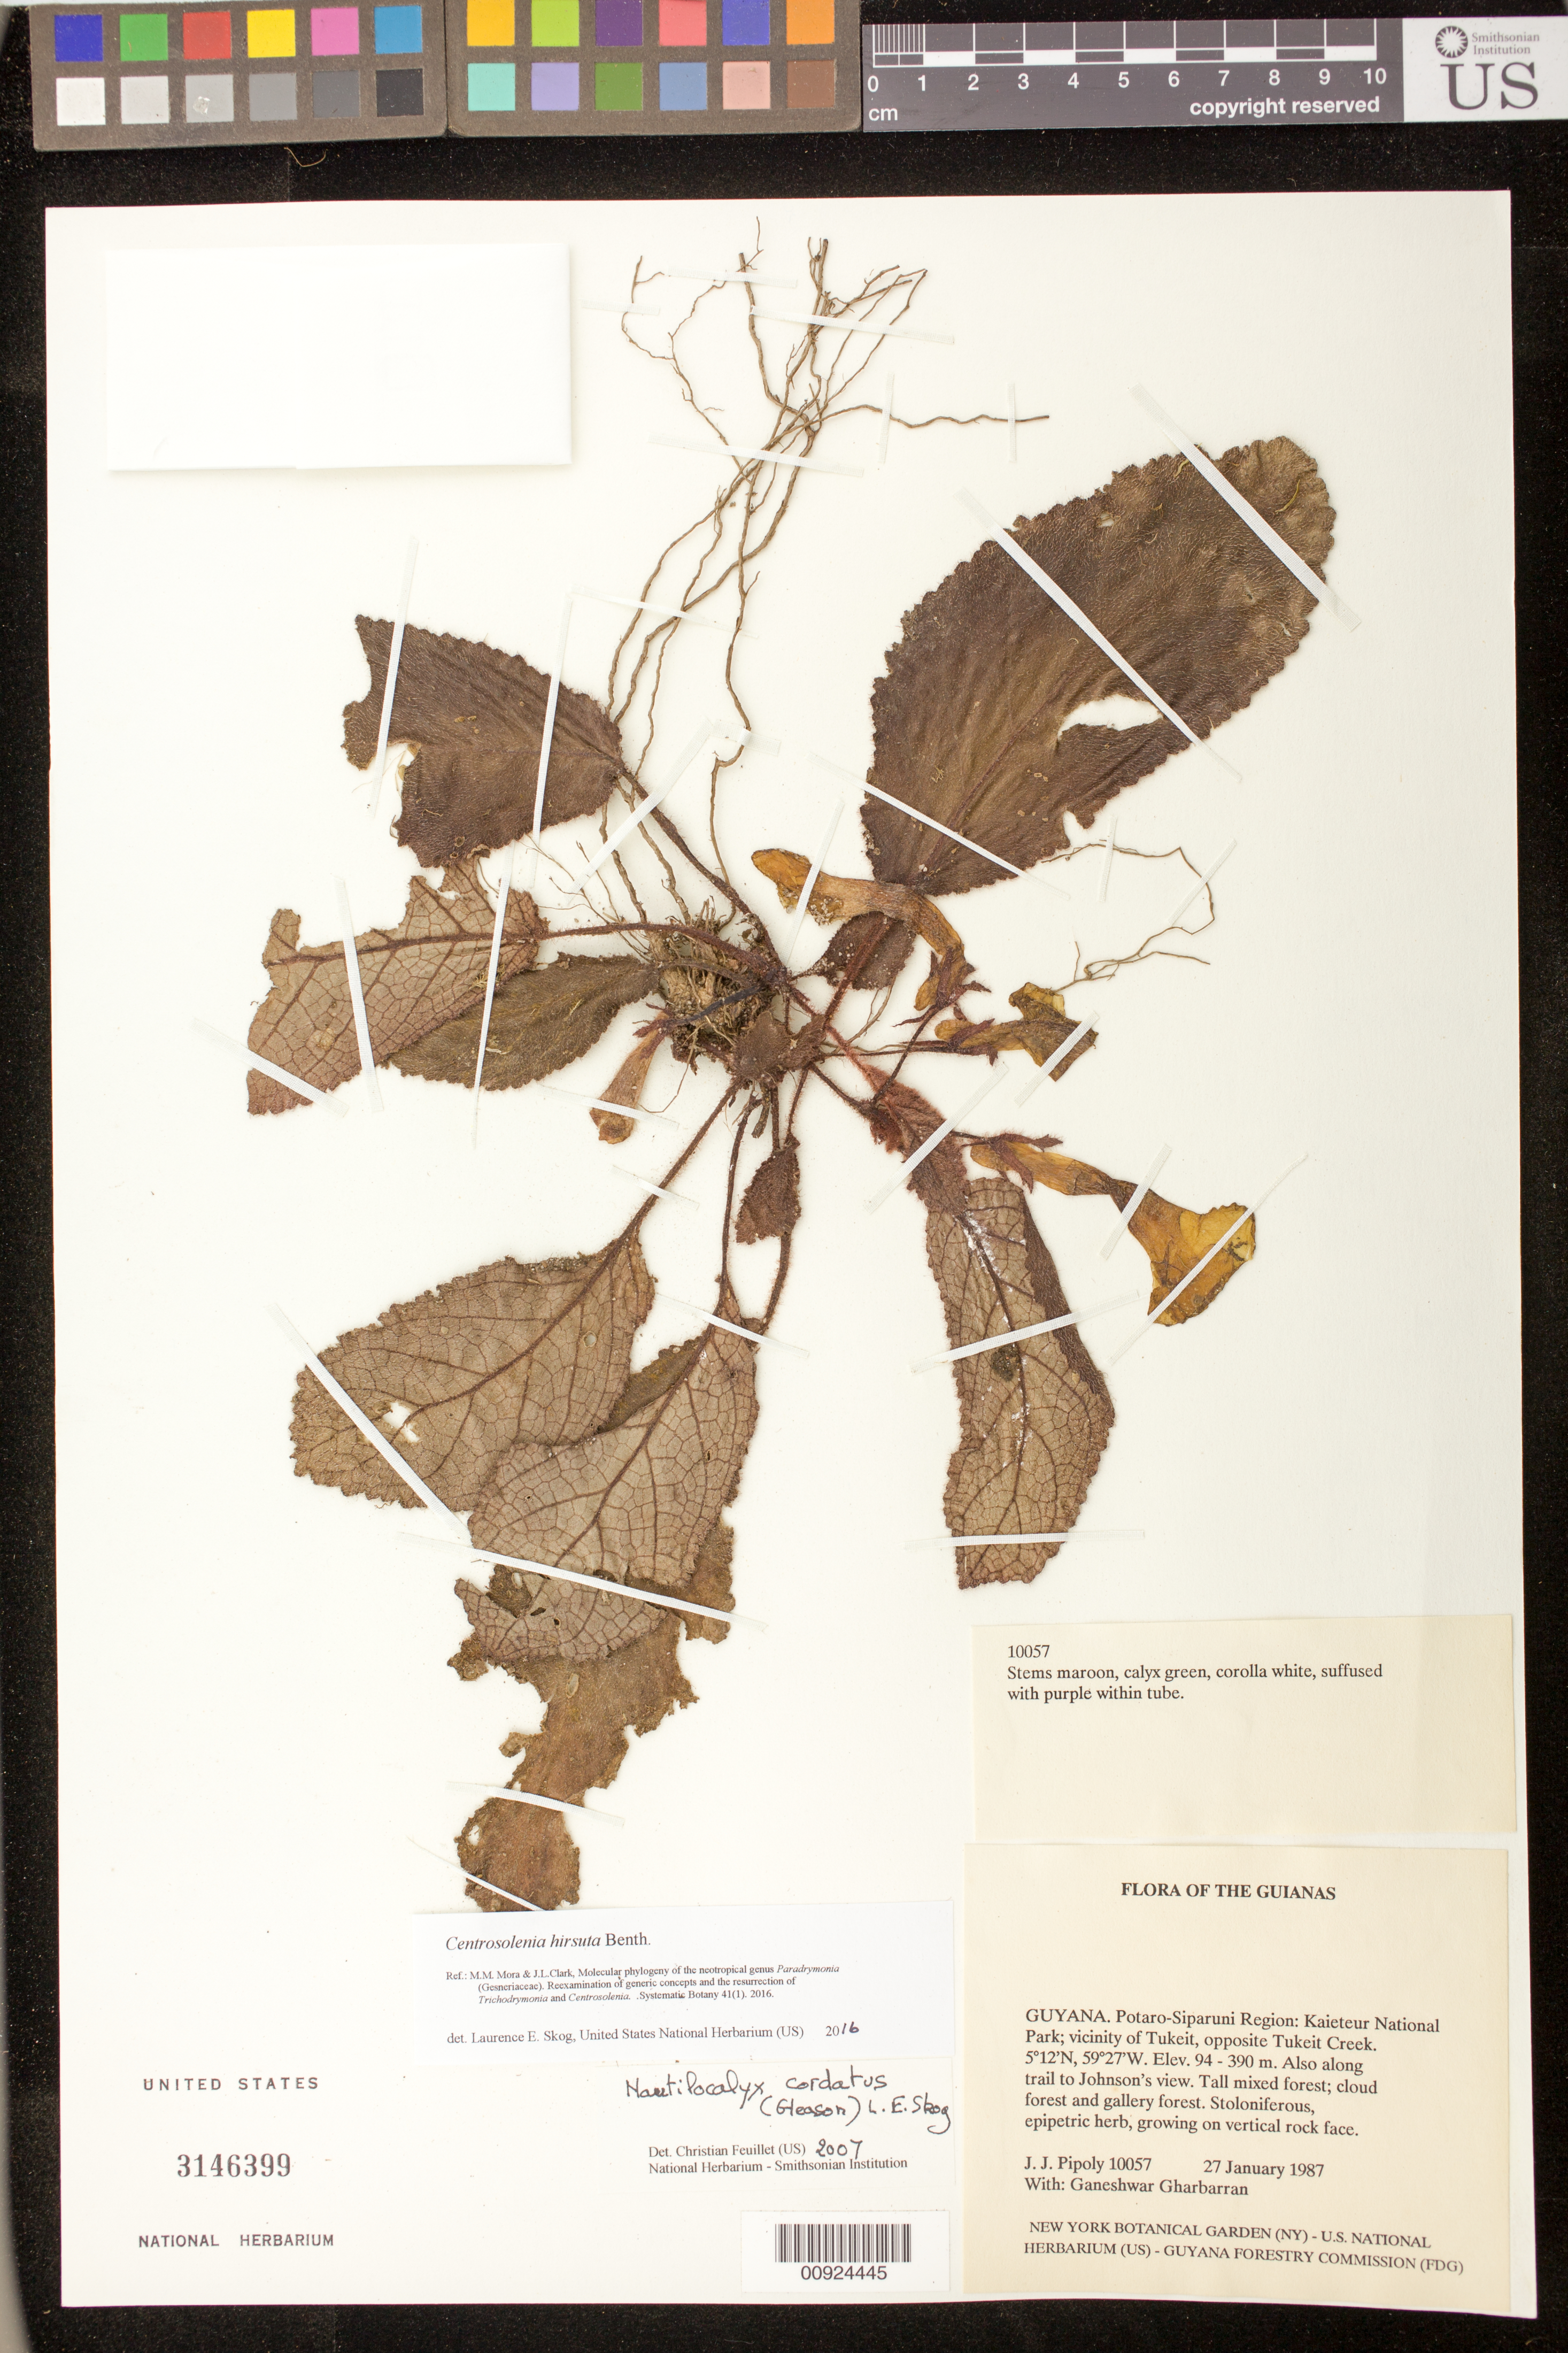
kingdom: Plantae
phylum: Tracheophyta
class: Magnoliopsida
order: Lamiales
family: Gesneriaceae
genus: Centrosolenia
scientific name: Centrosolenia hirsuta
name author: Benth.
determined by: Skog, Laurence E.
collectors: J. J. Pipoly & G. Gharbarran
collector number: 10057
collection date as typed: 27 January 1987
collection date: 1987-01-27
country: Guyana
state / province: Potaro-Siparuni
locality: Kaieteur National Park; vicinity of Tukeit, opposite Tukeit Cr. Also along trail to Johnson's View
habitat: Tall mixed forest; cloud forest and gallery forest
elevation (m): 94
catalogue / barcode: US 3146399